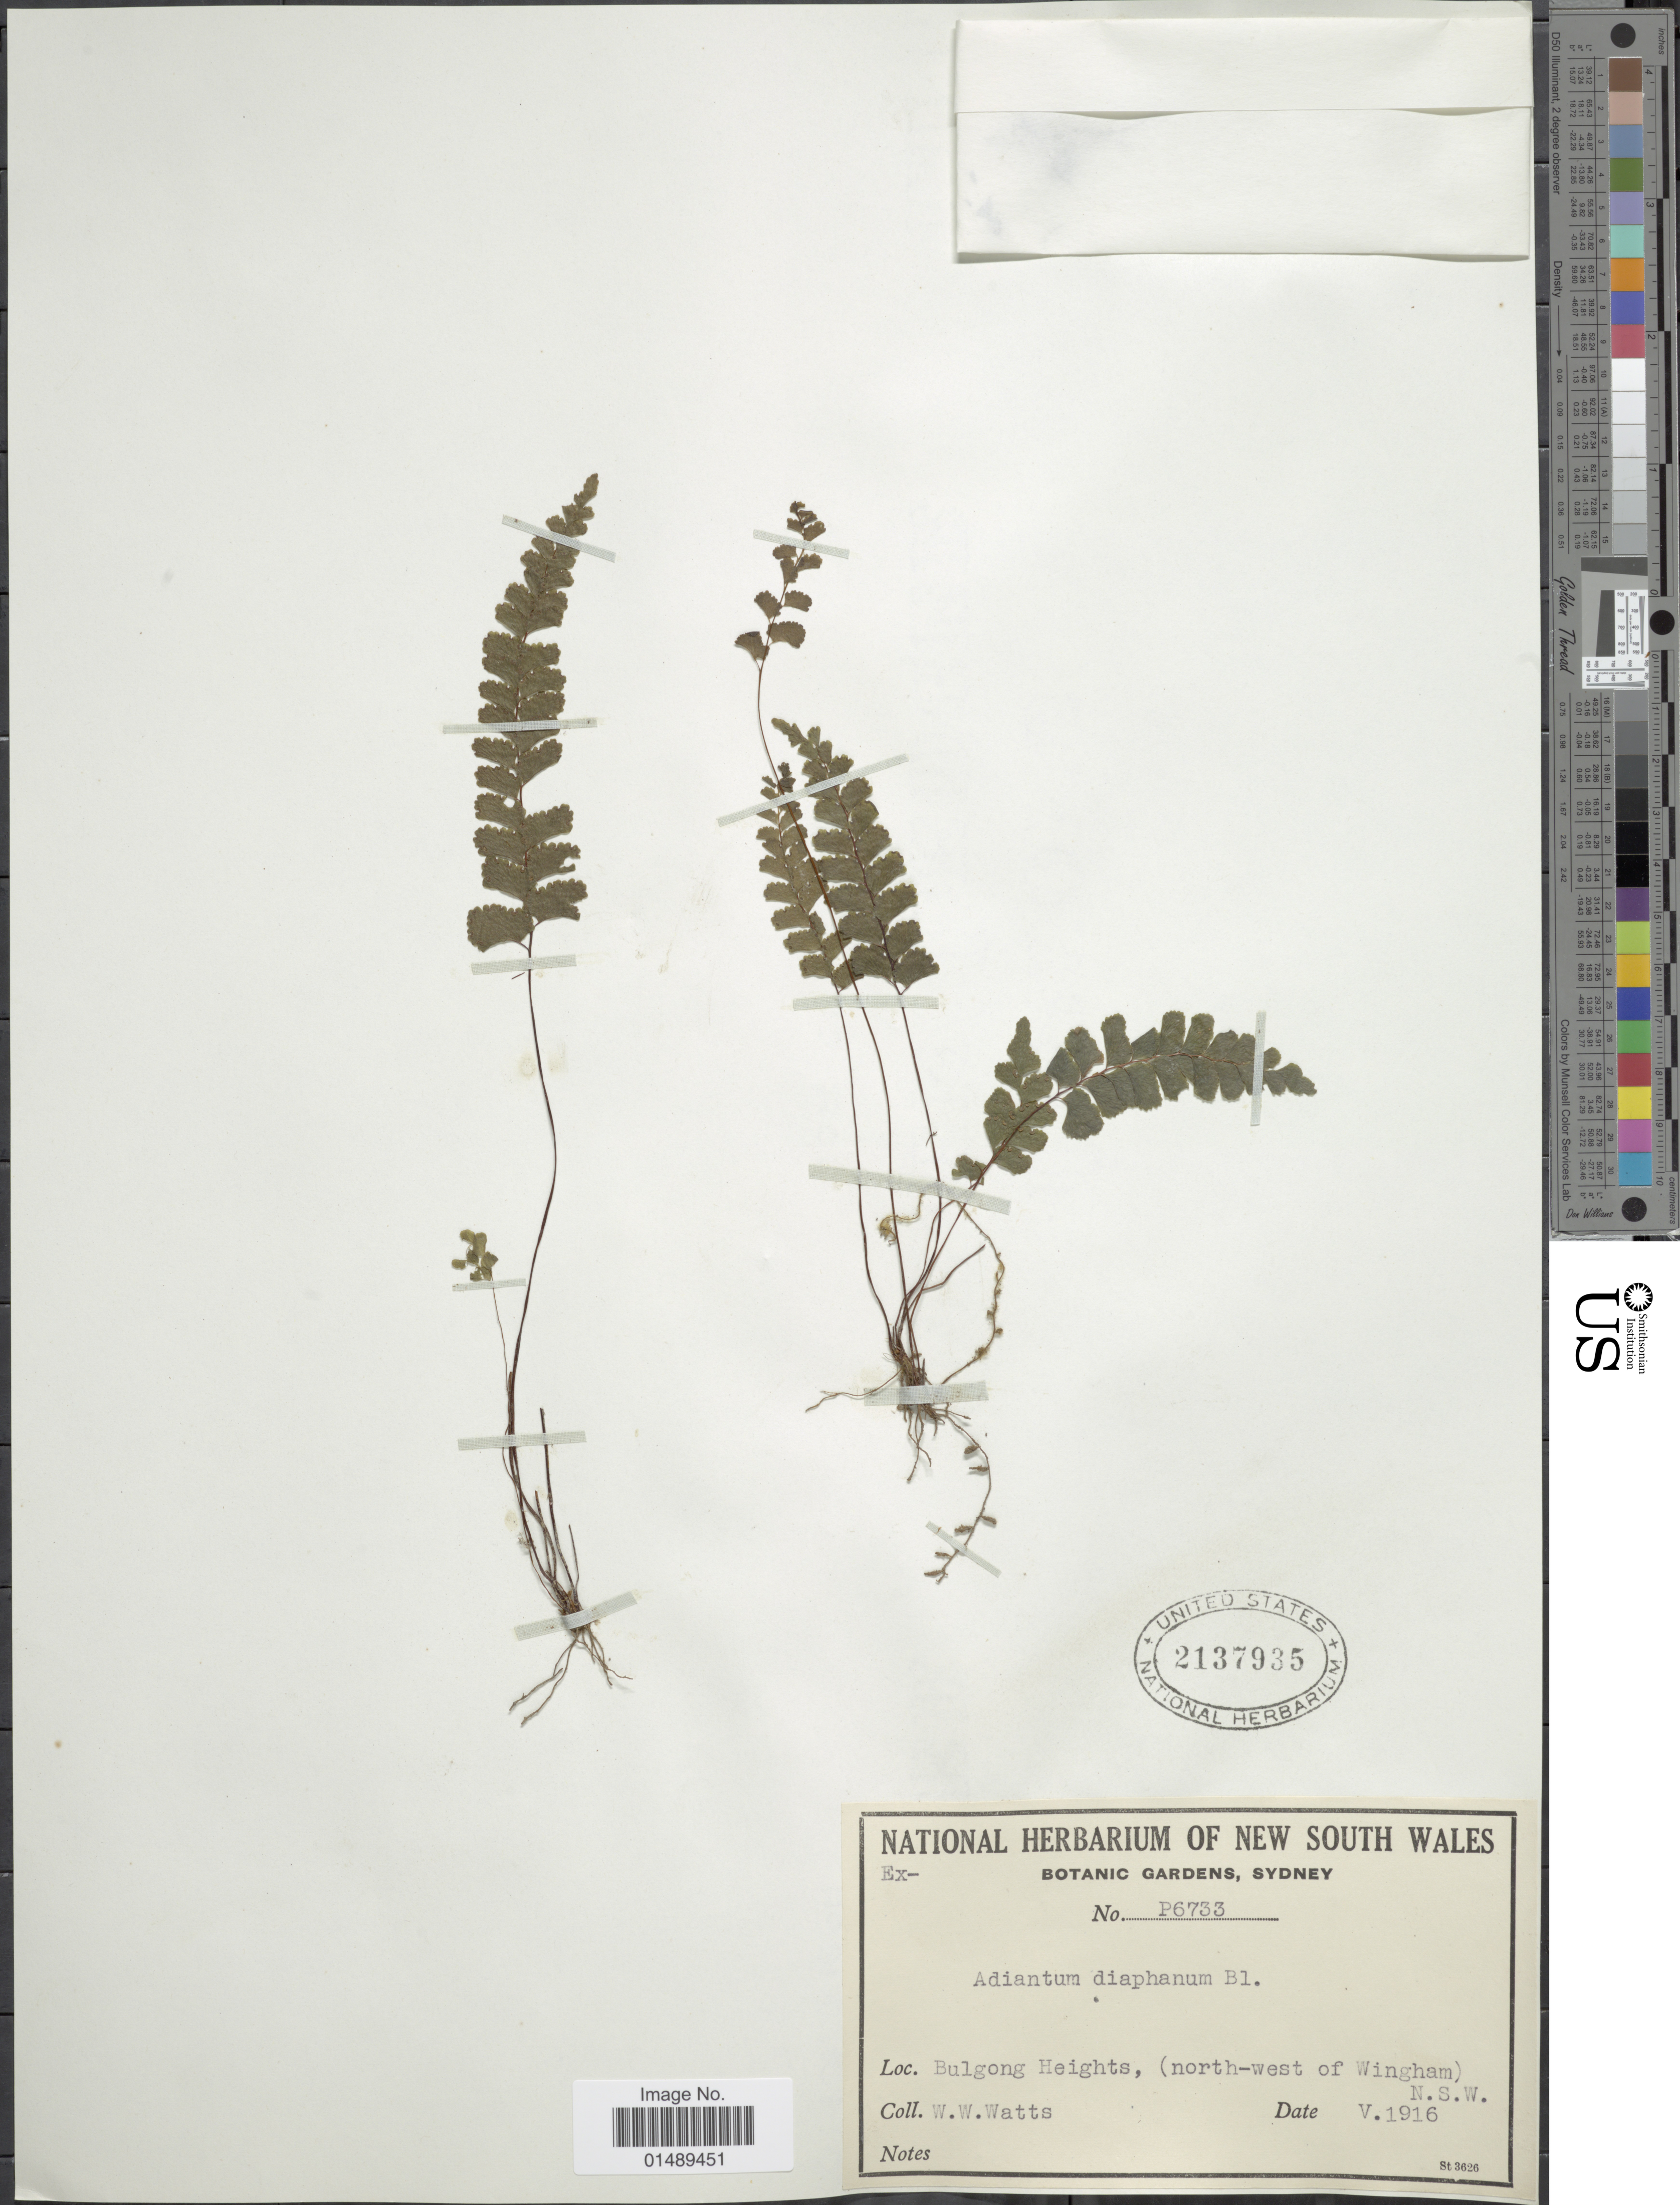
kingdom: Plantae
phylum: Tracheophyta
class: Polypodiopsida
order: Polypodiales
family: Pteridaceae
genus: Adiantum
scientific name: Adiantum diaphanum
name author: Blume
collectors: W. W. Watts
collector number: P6733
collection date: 1916-05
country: Australia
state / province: New South Wales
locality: Bulgong Heights, (north-west of Wingham)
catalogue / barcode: US 2137935